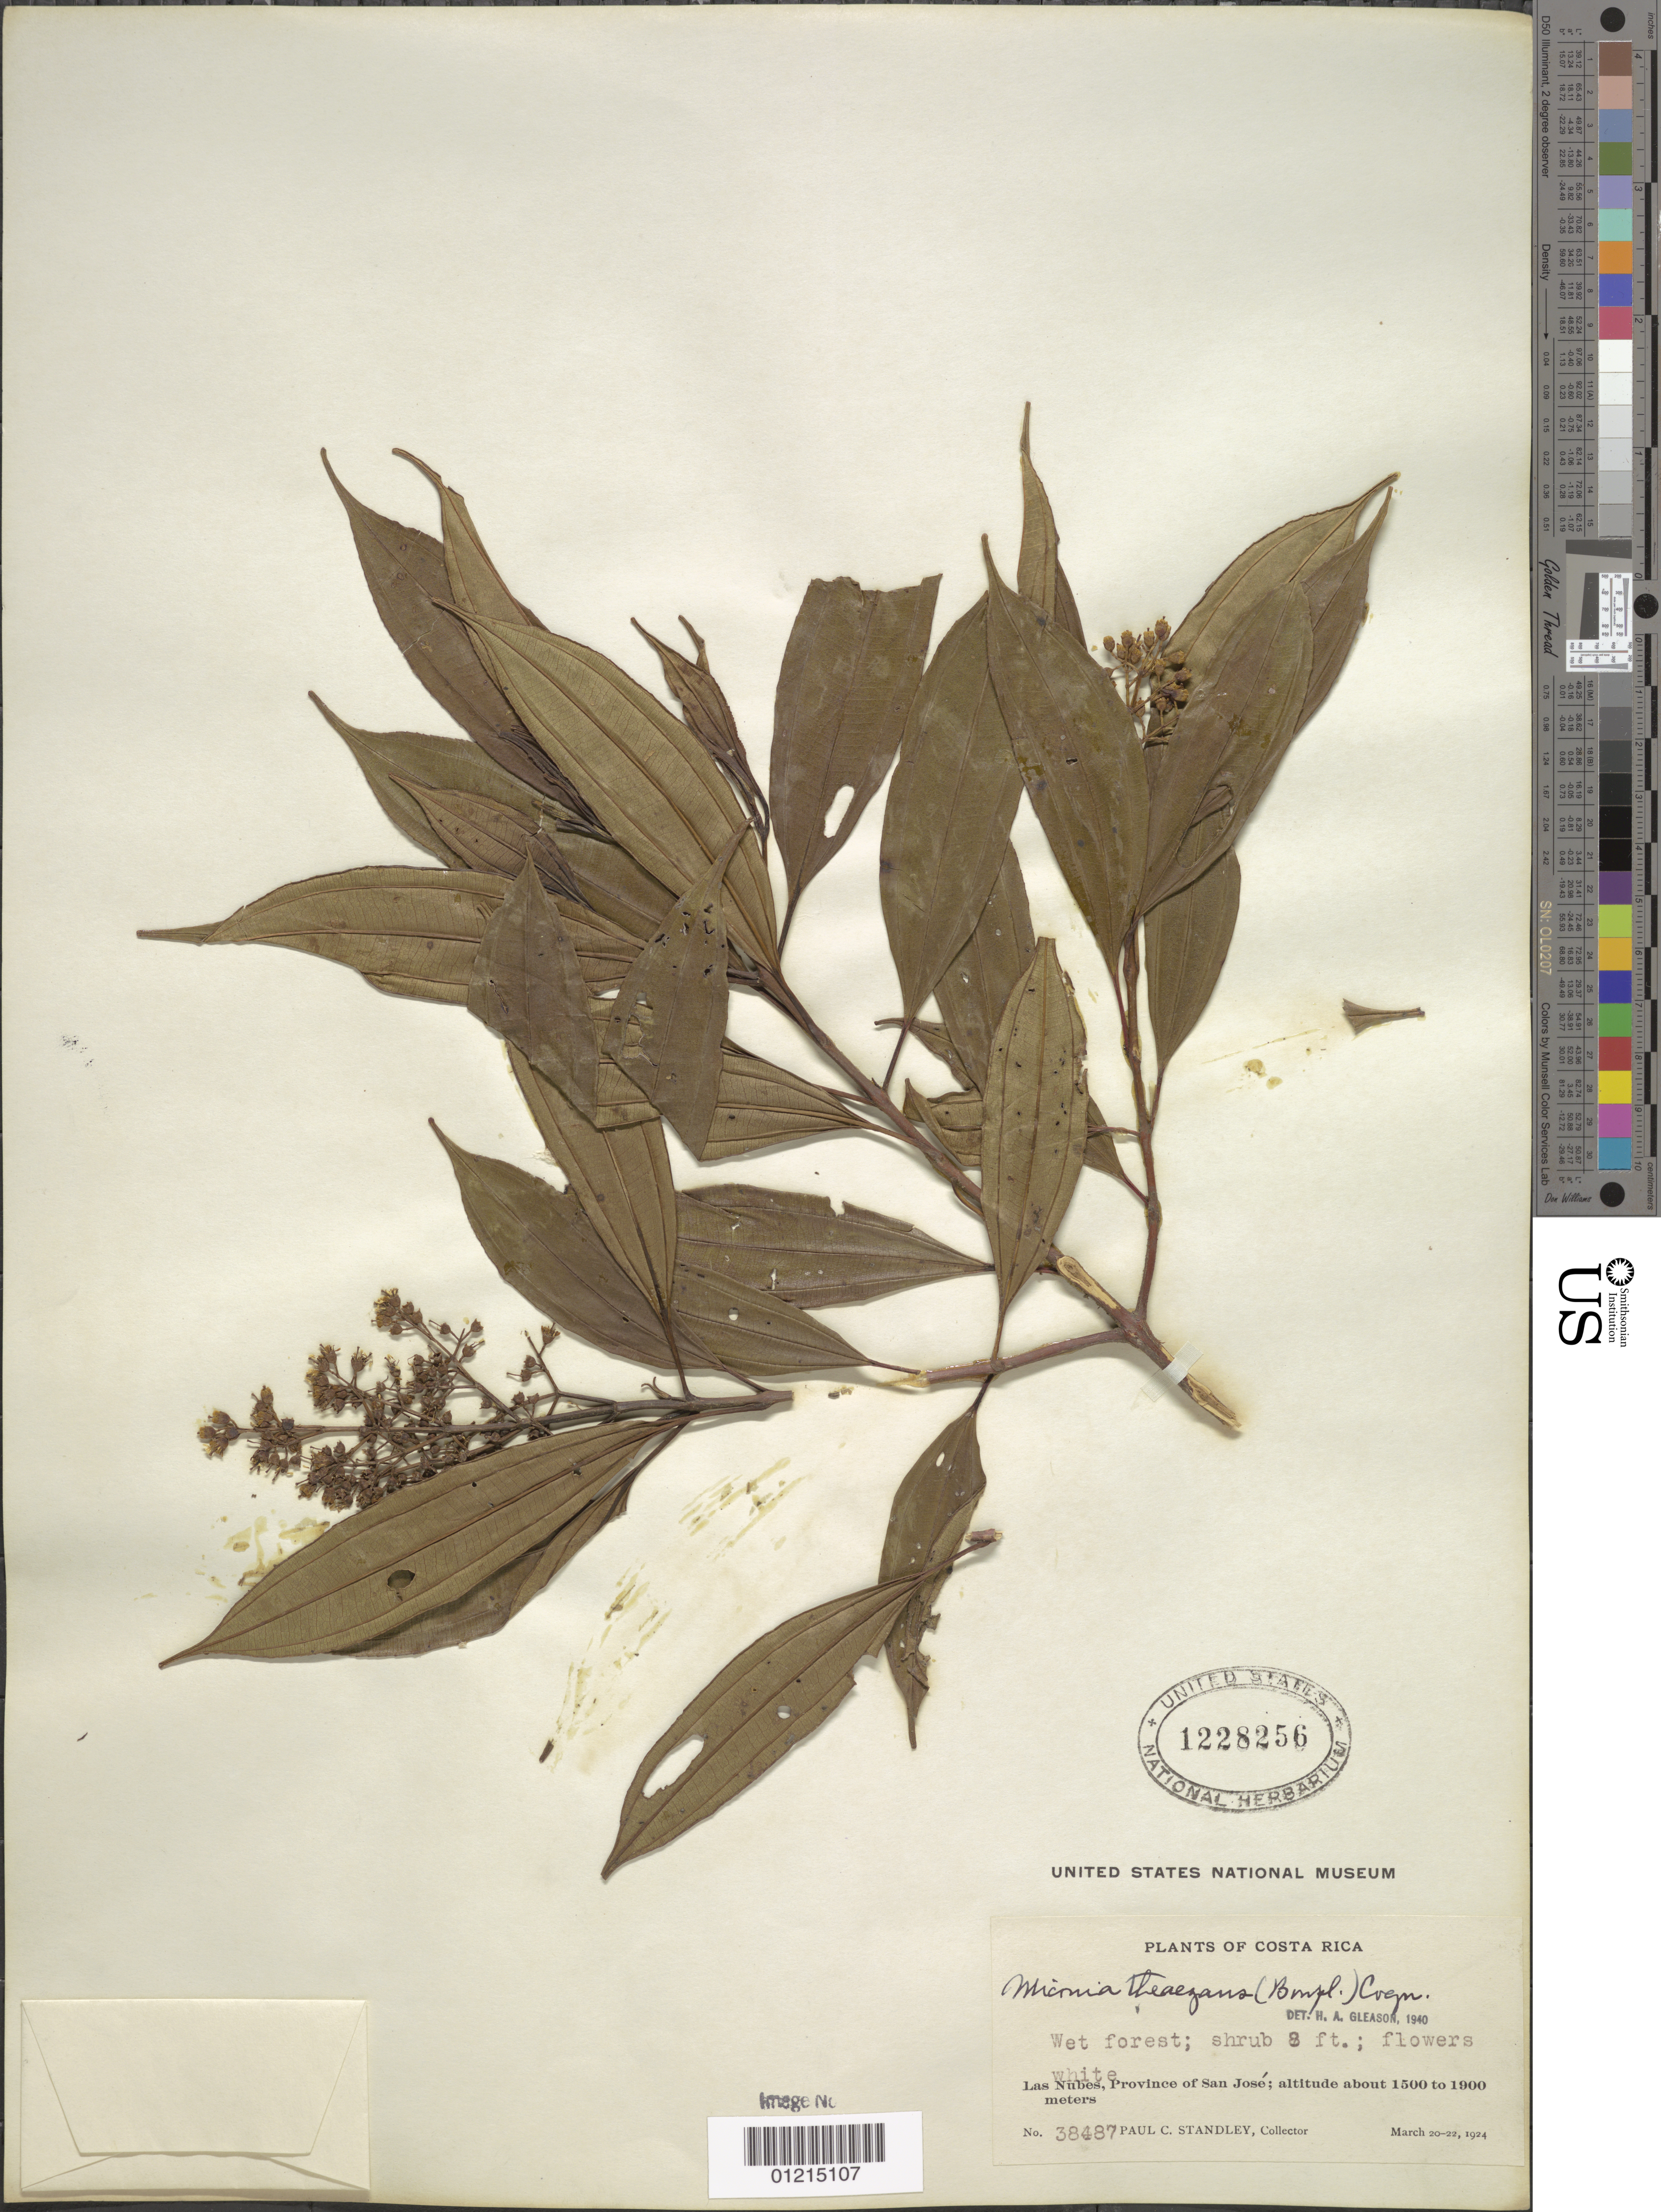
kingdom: Plantae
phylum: Tracheophyta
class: Magnoliopsida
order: Myrtales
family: Melastomataceae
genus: Miconia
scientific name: Miconia theizans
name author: (Bonpl.) Cogn.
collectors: P. C. Standley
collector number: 38487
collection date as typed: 20 Mar 1924 to 22 Mar 1924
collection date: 1924-03-20/1924-03-22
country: Costa Rica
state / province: San José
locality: Las Nubes.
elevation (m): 1500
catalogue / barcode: US 1228256